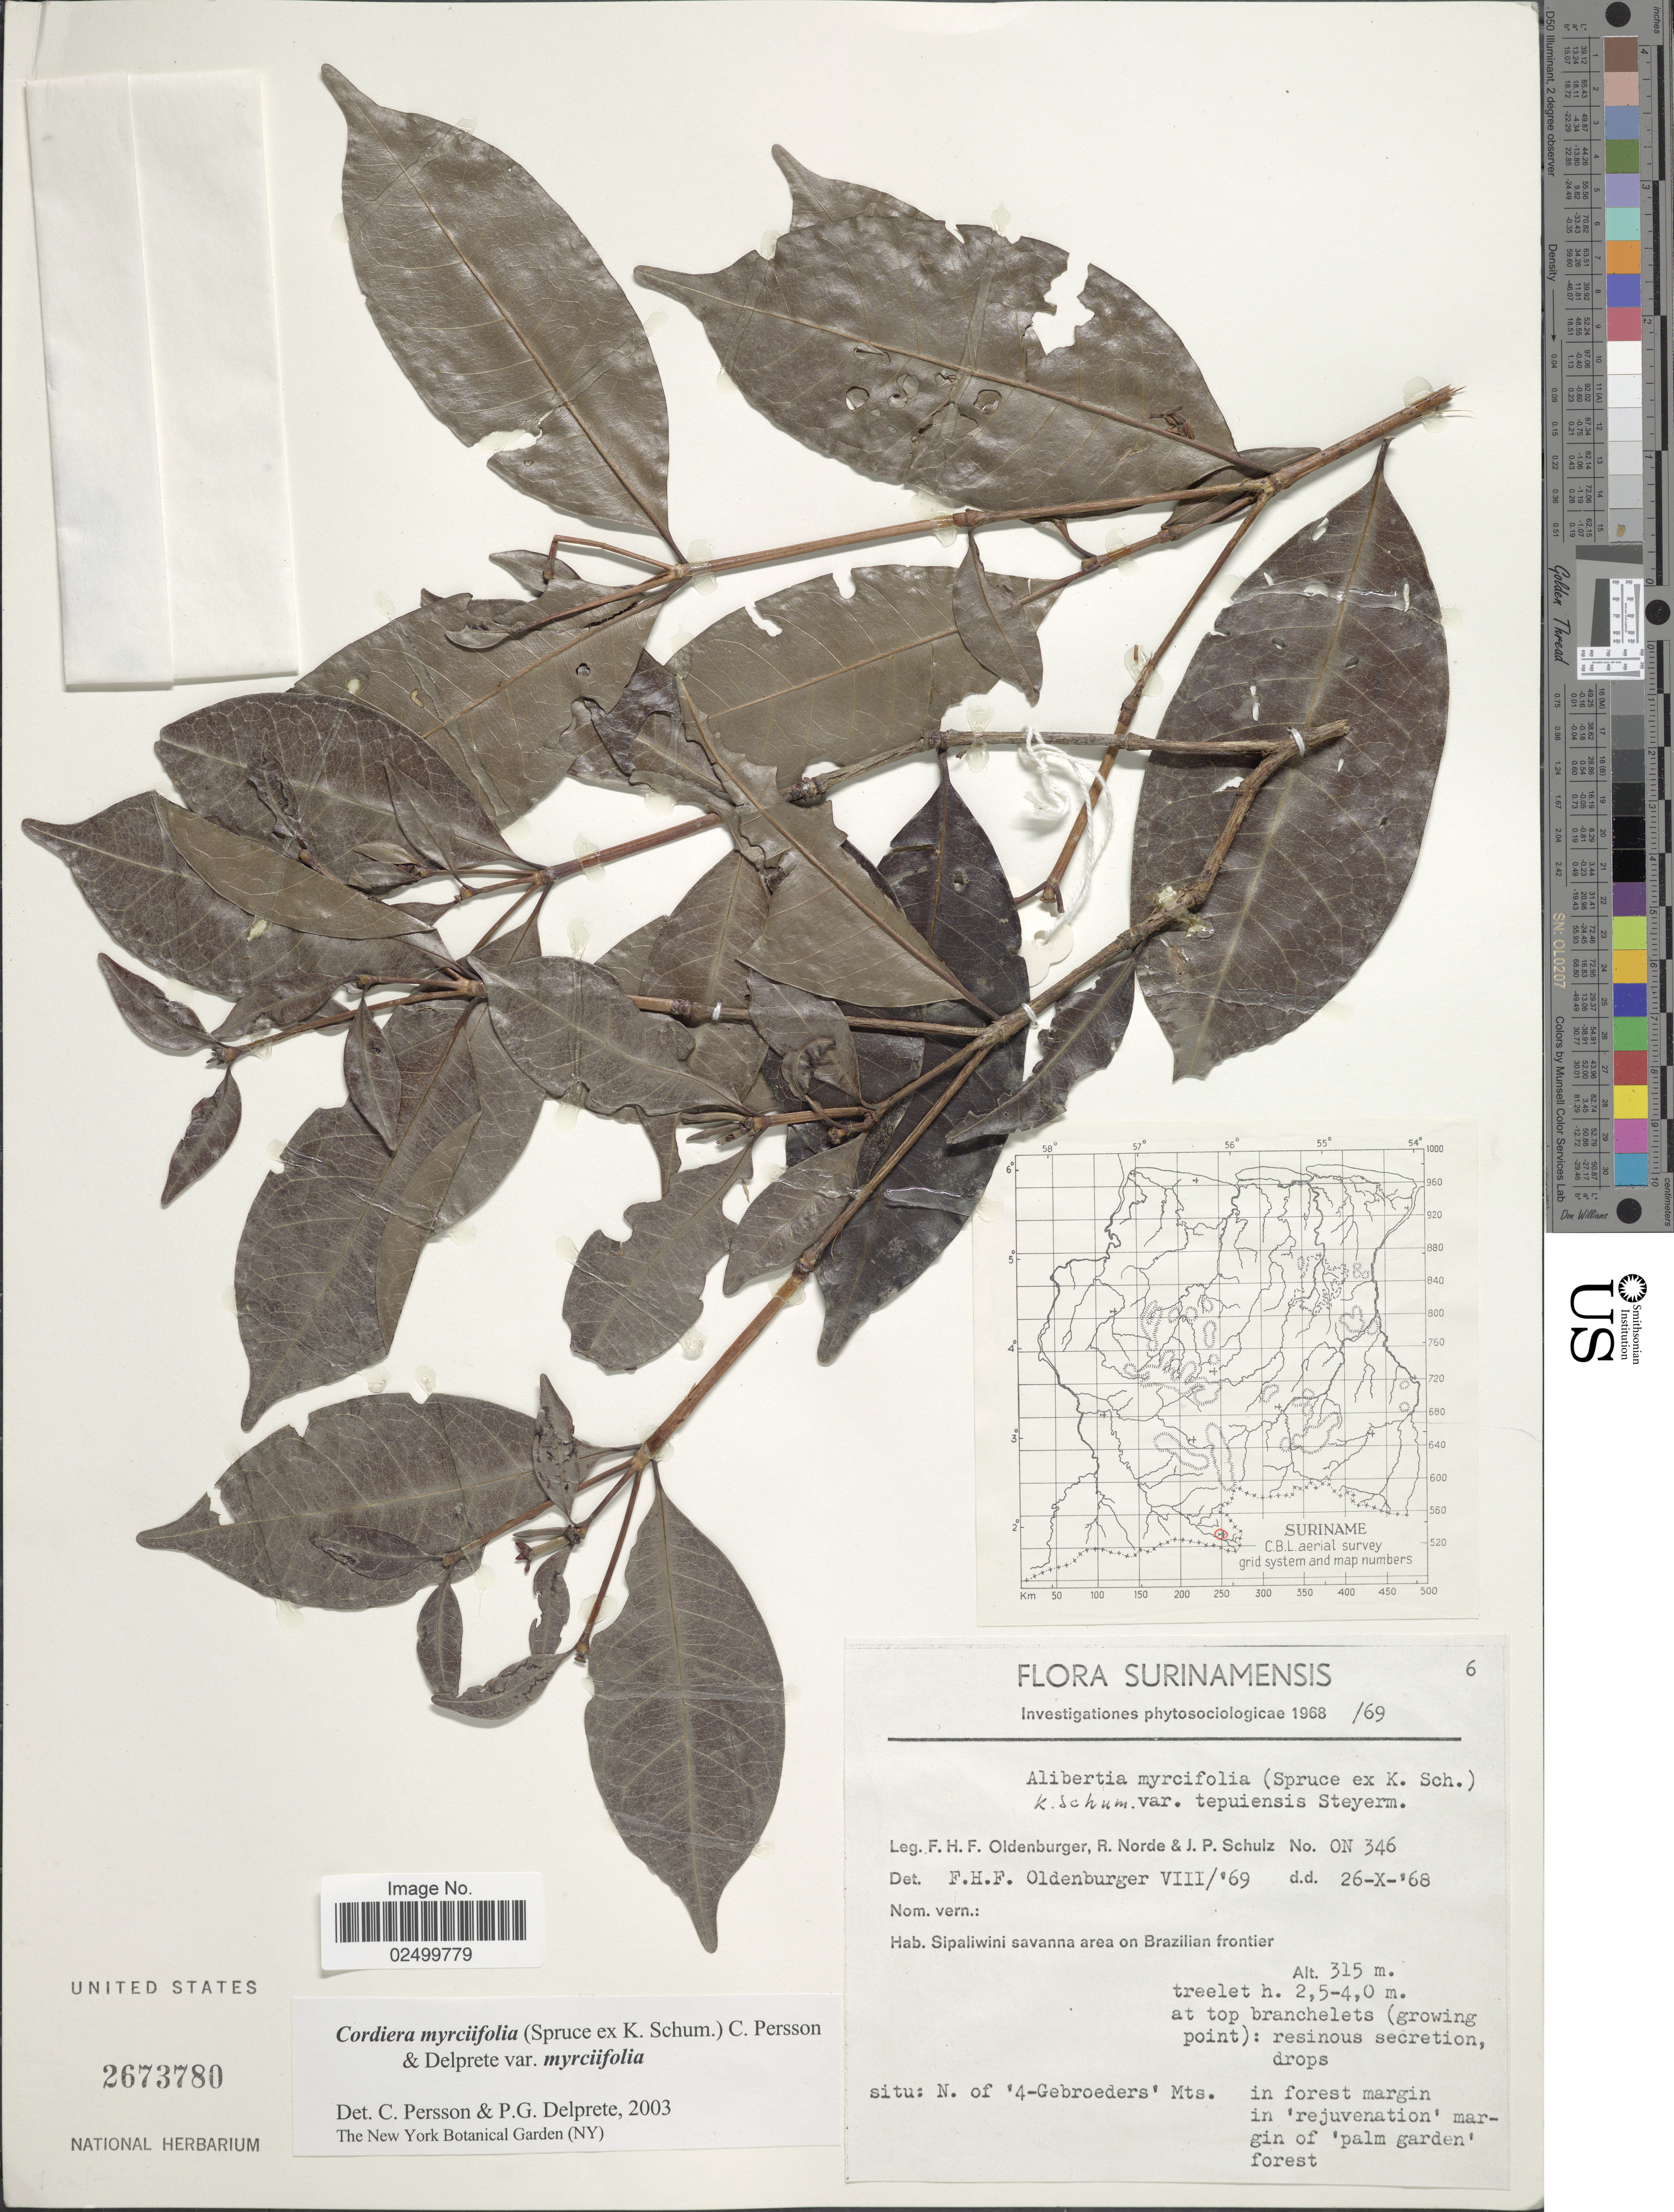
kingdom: Plantae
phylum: Tracheophyta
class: Magnoliopsida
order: Gentianales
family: Rubiaceae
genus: Cordiera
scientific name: Cordiera myrciifolia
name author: (K. Schum.) C.H. Perss. & Delprete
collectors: F. Oldenburger, R. Norde & J. P. Schulz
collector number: ON346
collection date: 1968-10-26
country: Suriname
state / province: Sipaliwini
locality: Sipaliwini savana area on Brazilian frontier. N. of '4-Gberoeders'Mts.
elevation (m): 315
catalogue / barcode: US 2673780